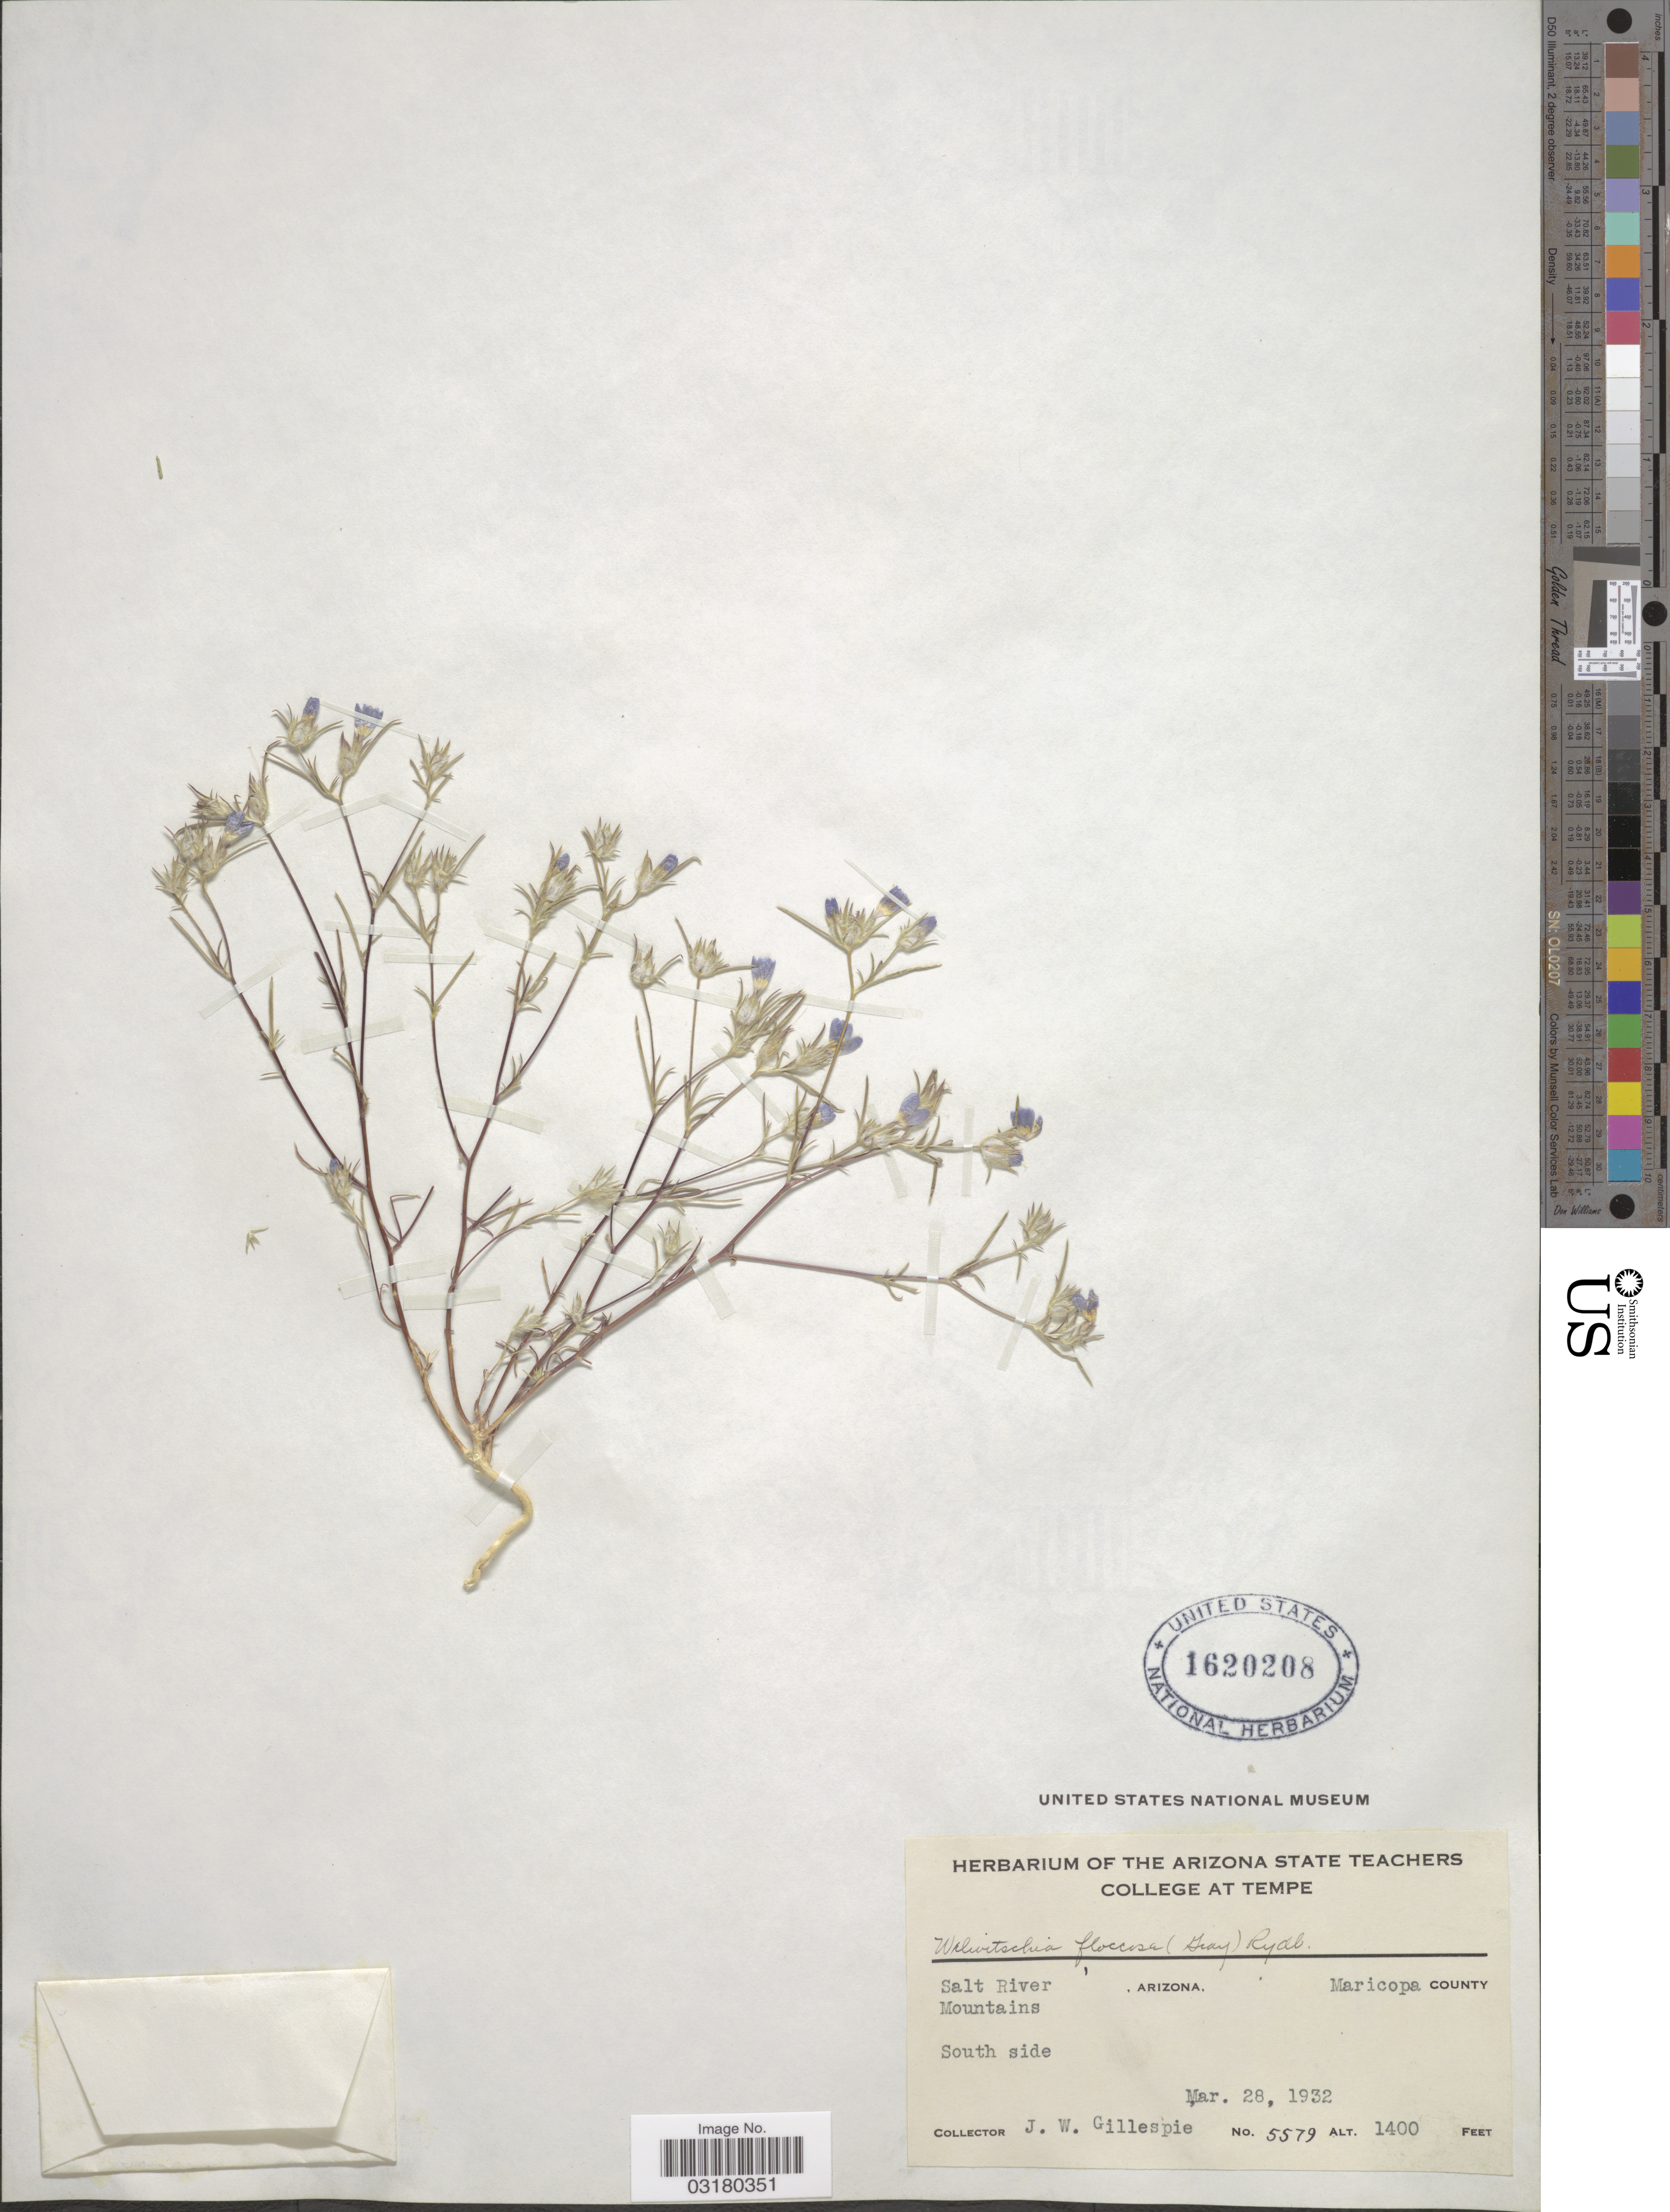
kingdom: Plantae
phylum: Tracheophyta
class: Magnoliopsida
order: Ericales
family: Polemoniaceae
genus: Eriastrum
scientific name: Eriastrum diffusum subsp. diffusum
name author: (A. Gray) H. Mason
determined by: Strong, Mark T., (BOT), Smithsonian Institution - National Museum of Natural History (UNITED STATES)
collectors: J. W. Gillespie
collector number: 5579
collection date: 1932-03-28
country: United States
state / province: Arizona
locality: Salt River Mountains, Maricopa County. South side.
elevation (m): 427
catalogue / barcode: US 1620208